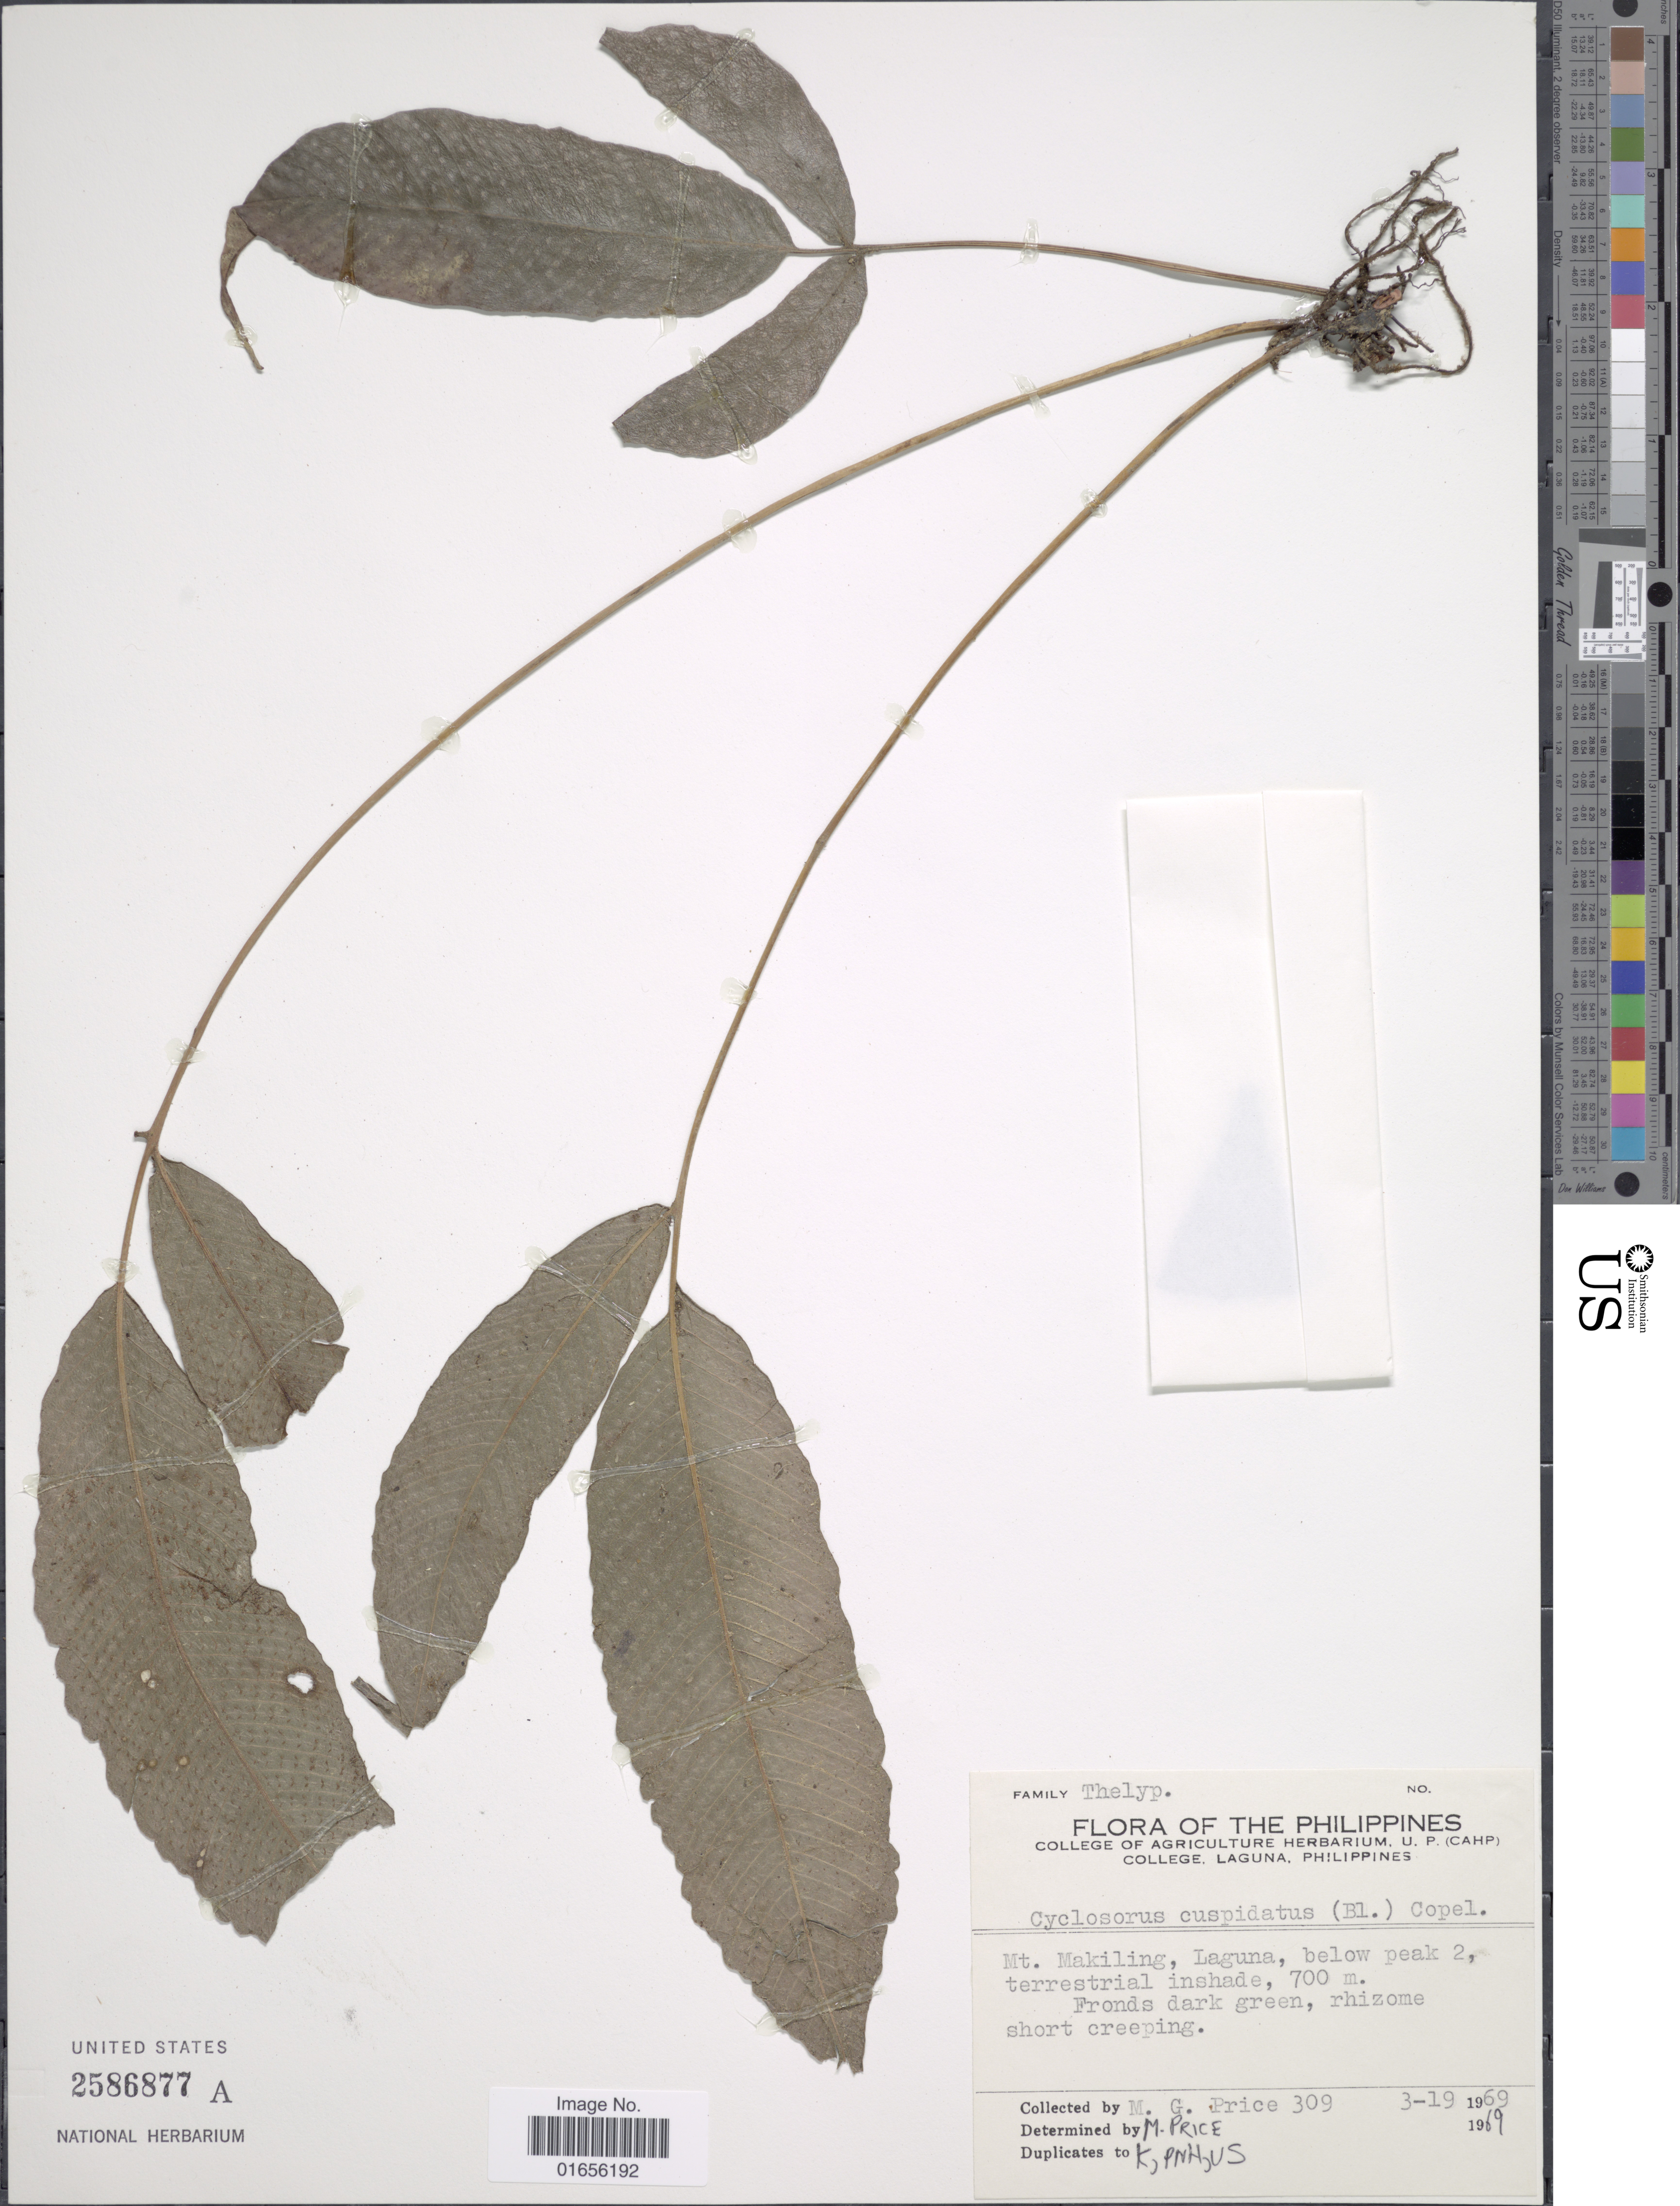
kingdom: Plantae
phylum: Tracheophyta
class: Polypodiopsida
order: Polypodiales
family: Thelypteridaceae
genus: Pronephrium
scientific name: Pronephrium cuspidatum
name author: (Blume) Holttum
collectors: M. G. Price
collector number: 309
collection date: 1969-03-19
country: Philippines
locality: The Philippines, Mt. Makiling, Laguna, below peak 2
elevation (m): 700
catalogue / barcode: US 2586877A